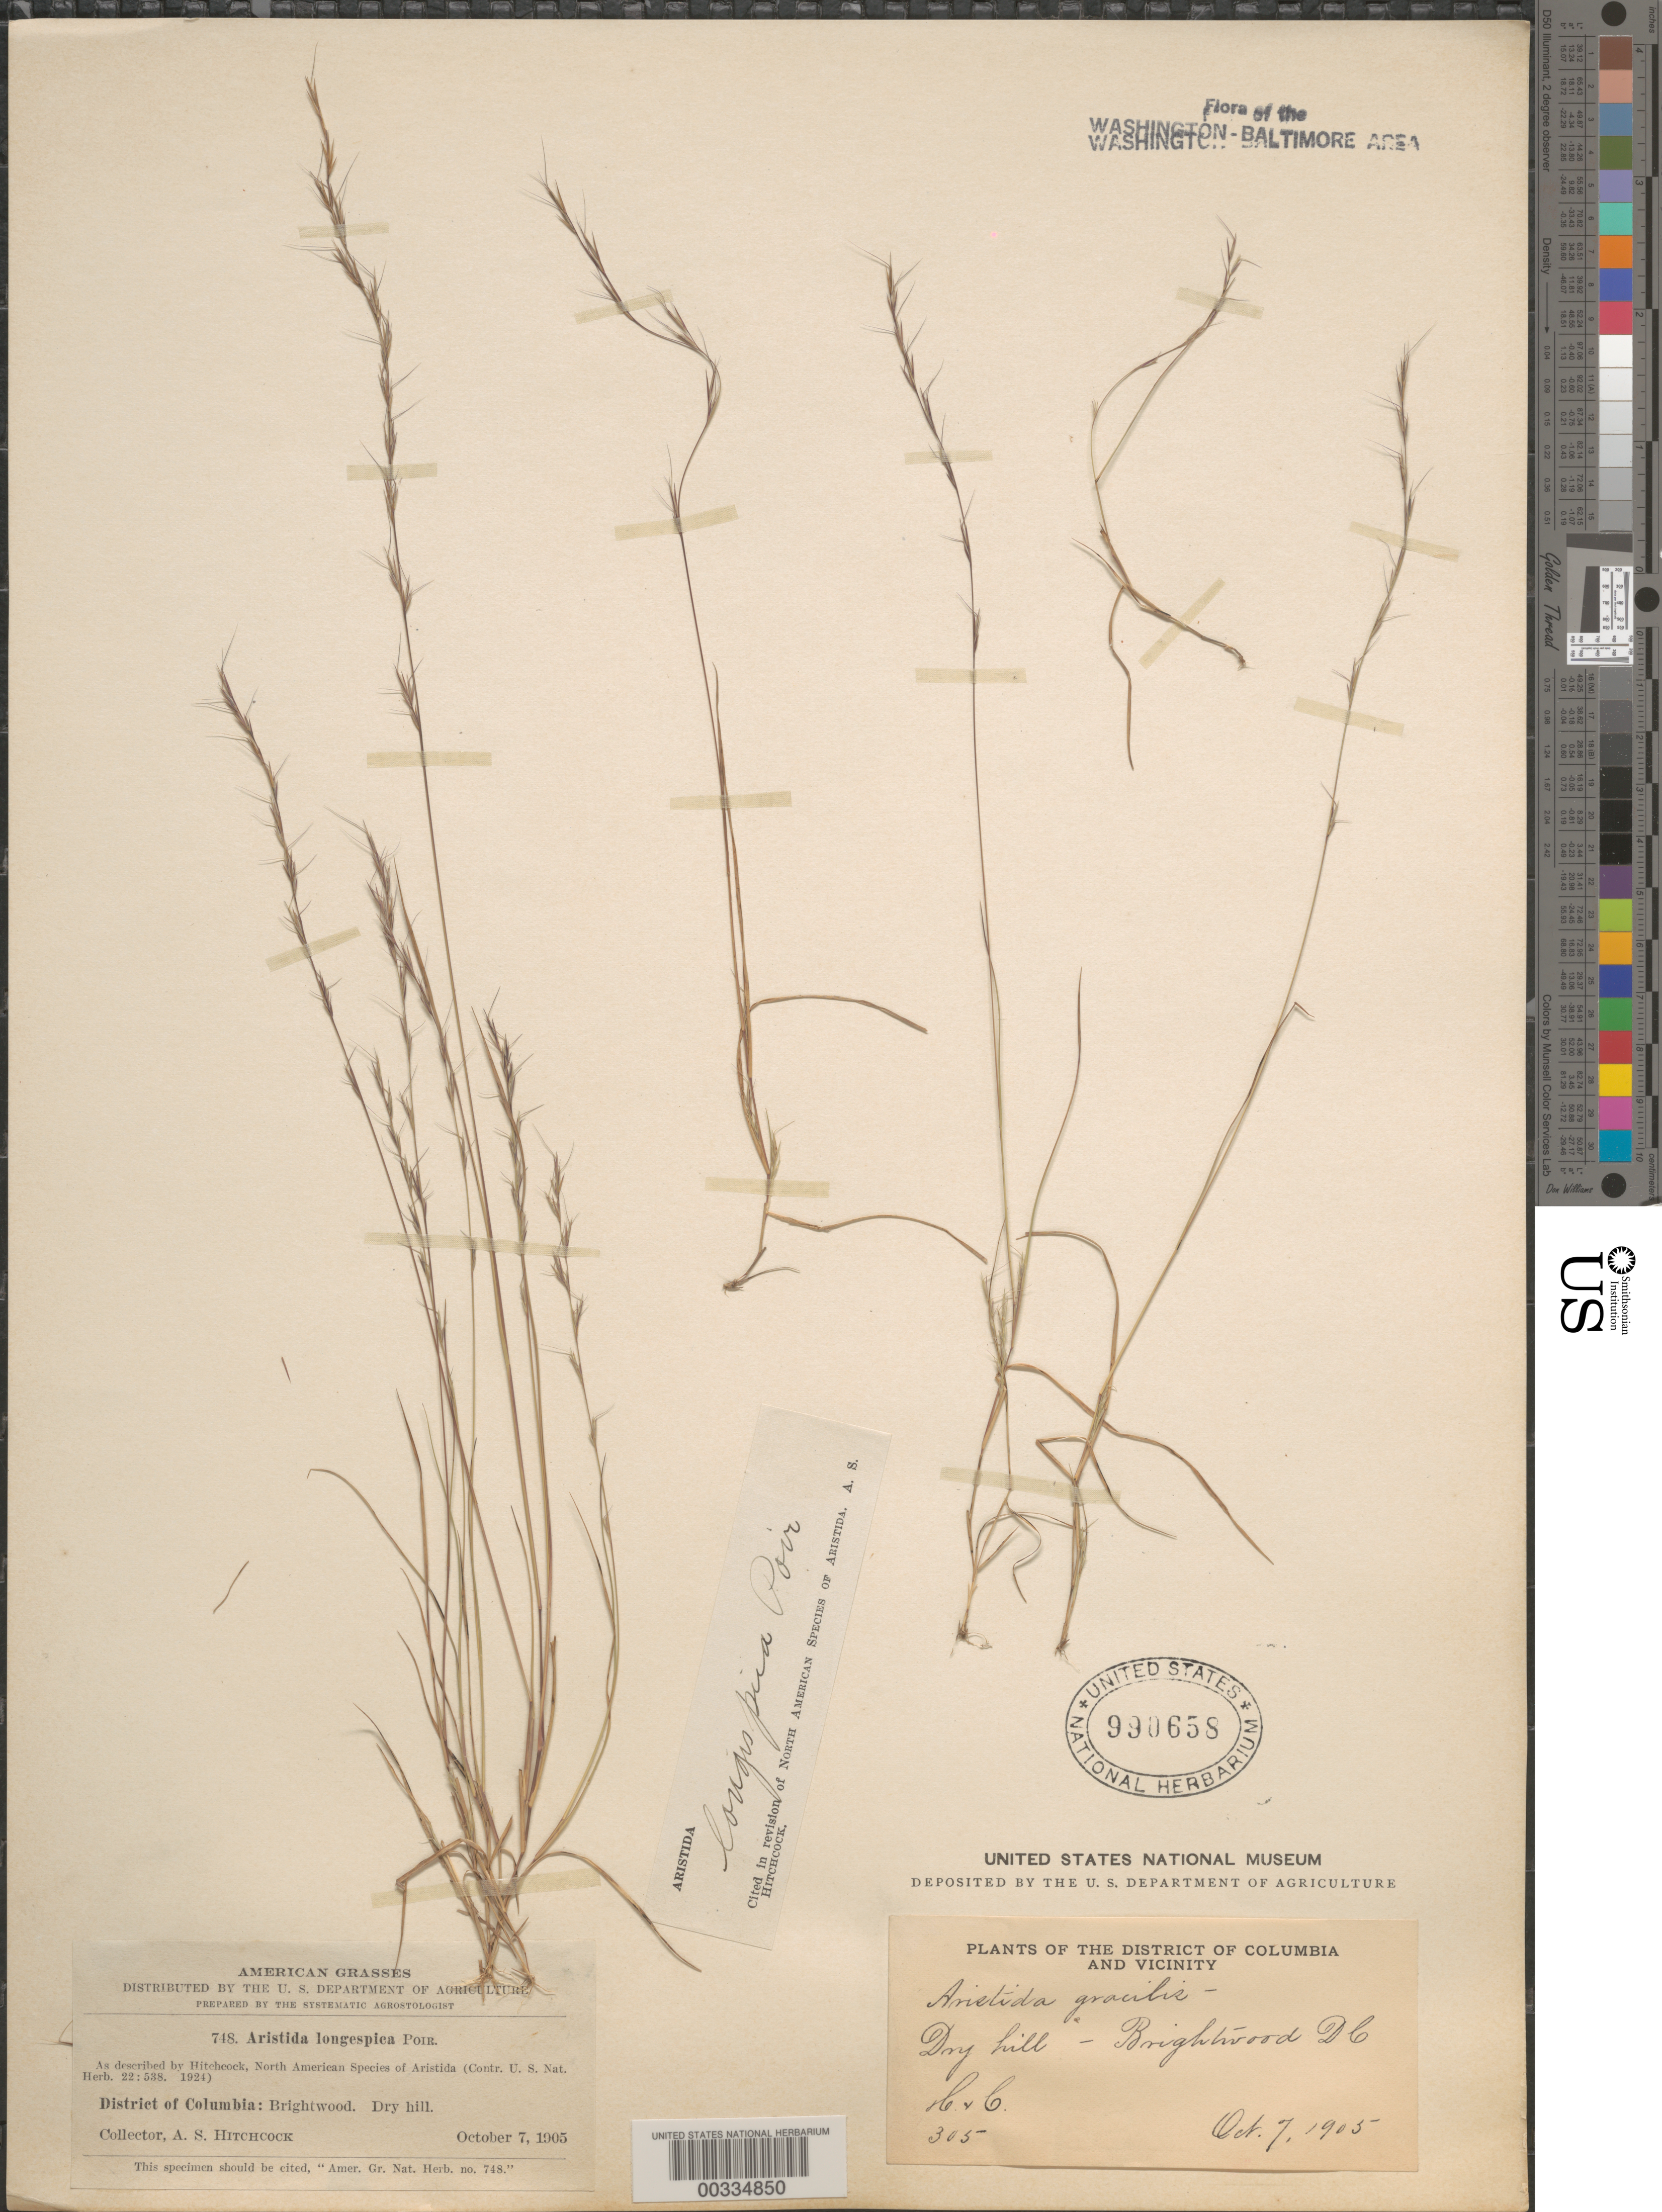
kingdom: Plantae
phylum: Tracheophyta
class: Liliopsida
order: Poales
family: Poaceae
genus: Aristida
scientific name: Aristida longespica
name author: Poir.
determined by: Hitchcock, Albert S.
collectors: A. S. Hitchcock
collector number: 305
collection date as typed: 07 Oct 1905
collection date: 1905-10-07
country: United States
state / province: District of Columbia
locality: Brightwood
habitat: Dry hill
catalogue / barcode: US 990658